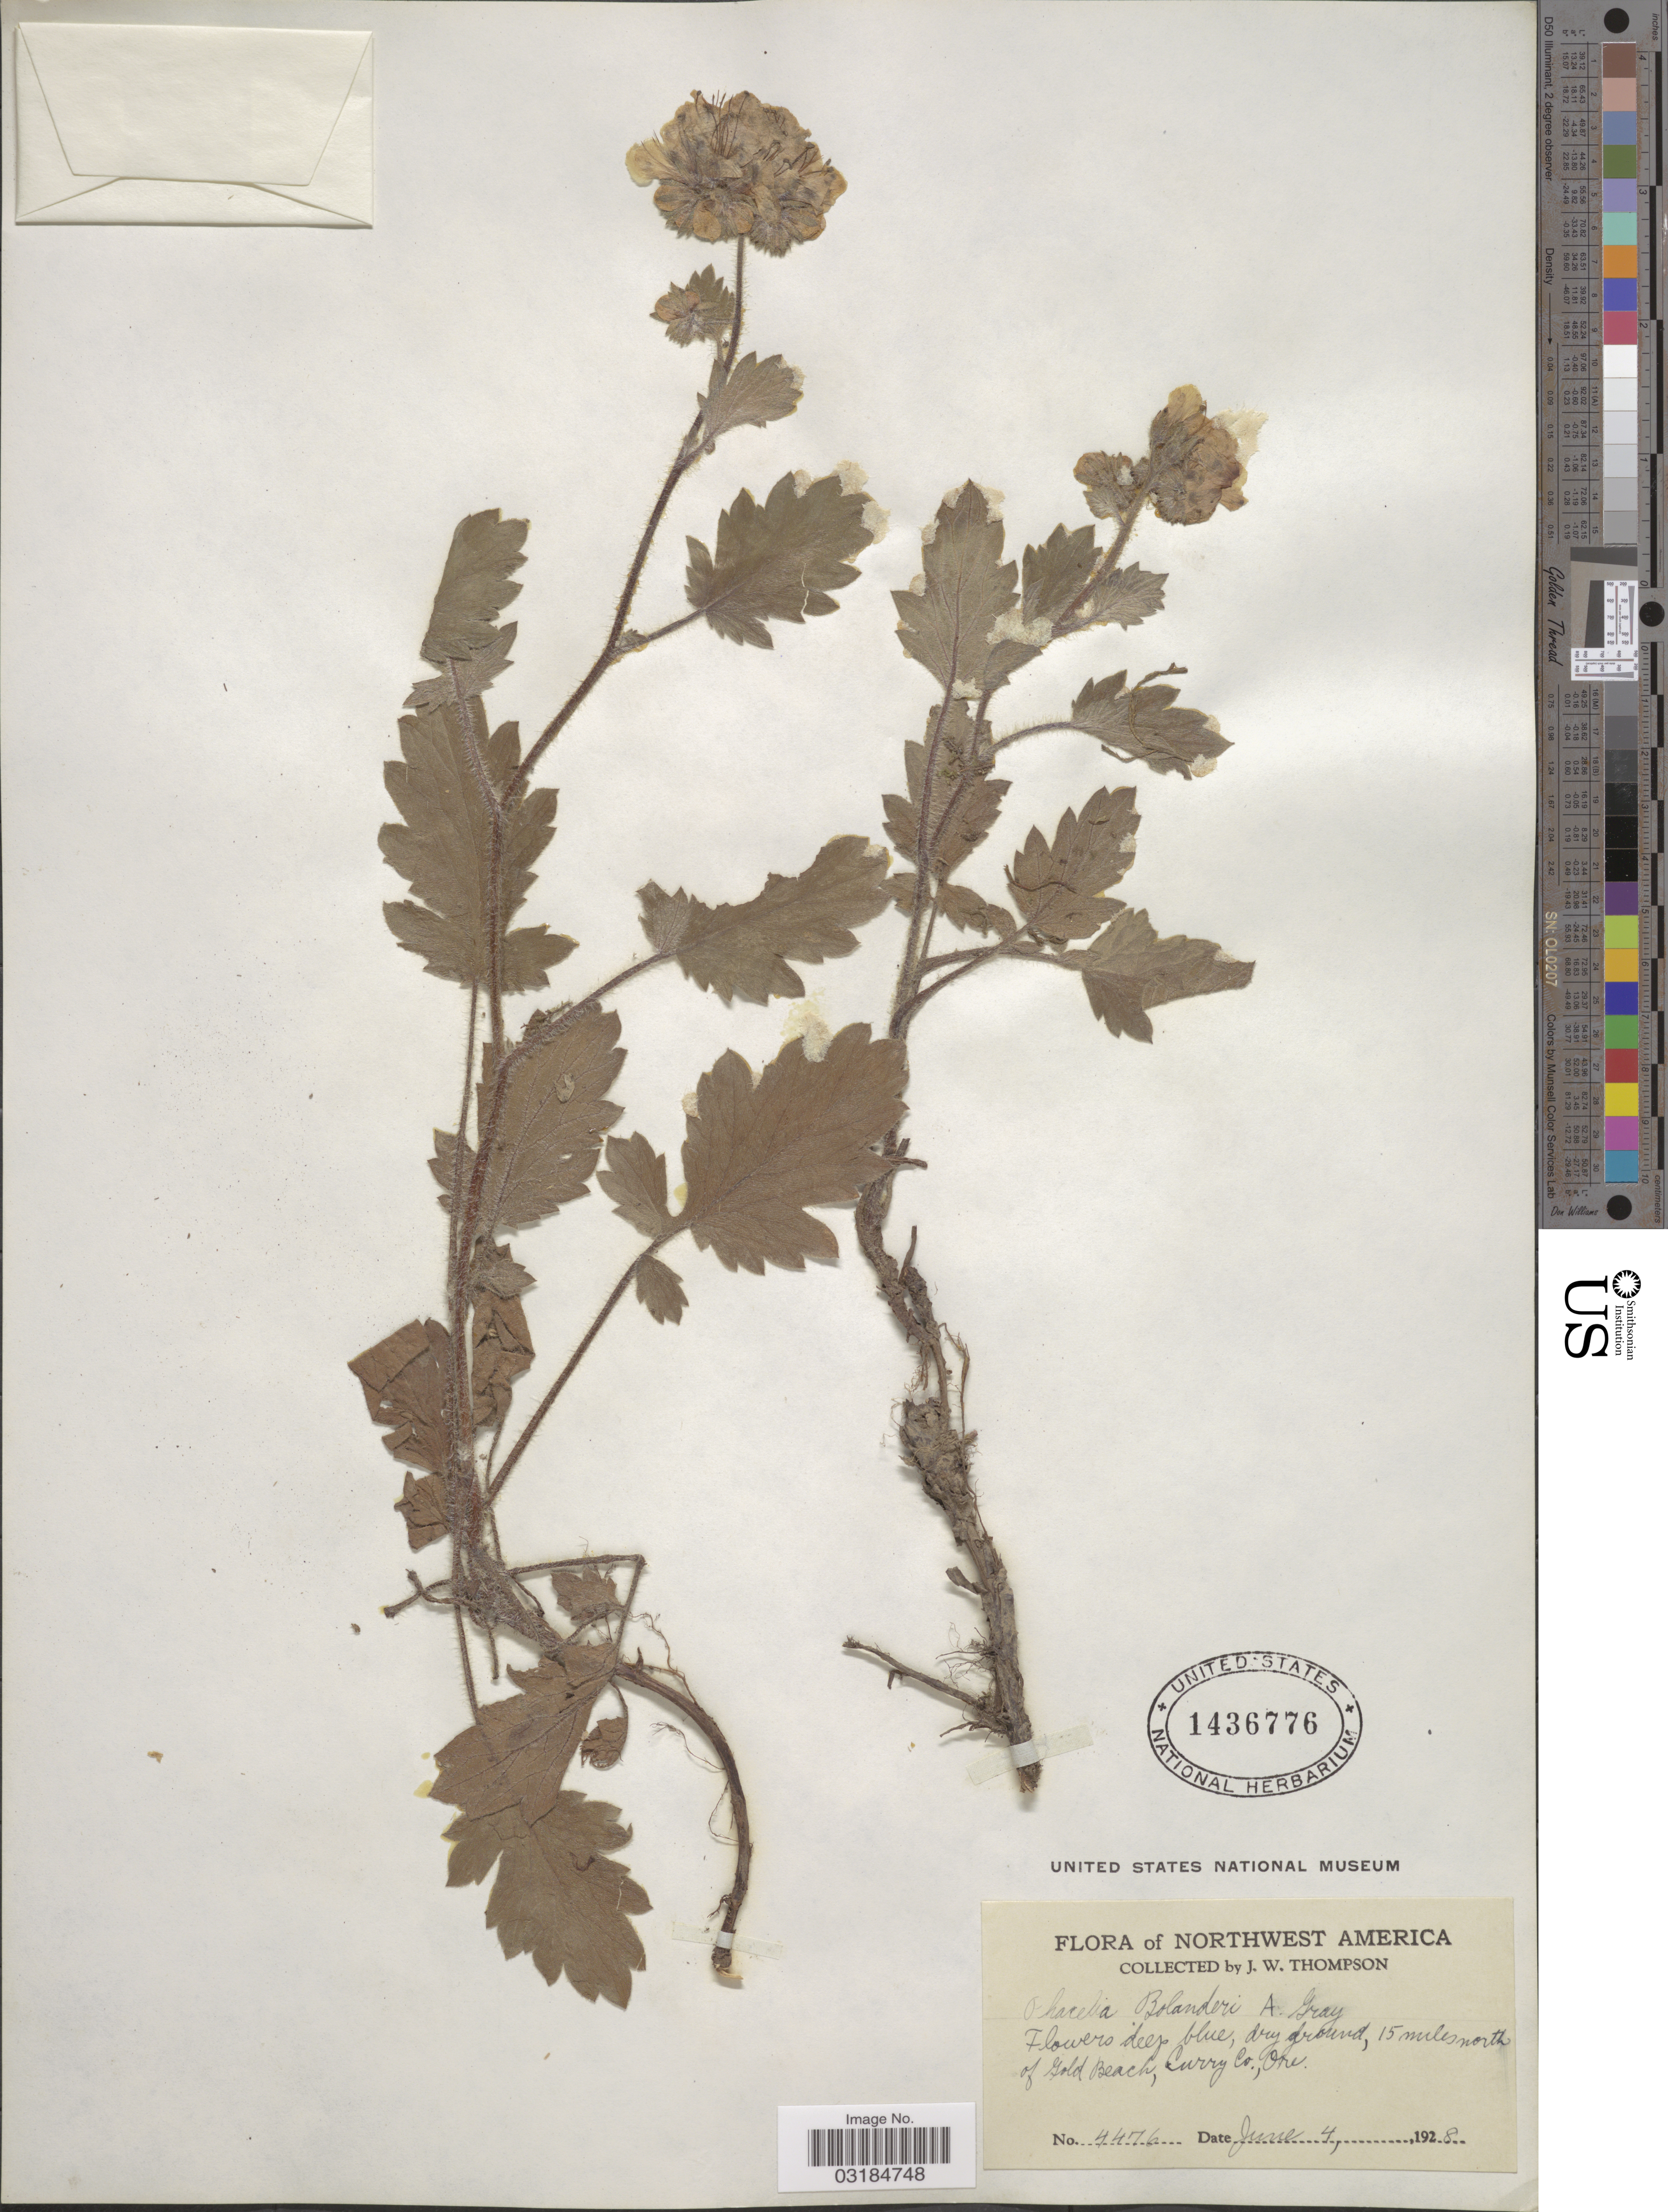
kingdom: Plantae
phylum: Tracheophyta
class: Magnoliopsida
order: Boraginales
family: Hydrophyllaceae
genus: Phacelia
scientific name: Phacelia bolanderi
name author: A. Gray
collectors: J. Thompson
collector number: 4476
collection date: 1928-06-04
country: United States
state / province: Oregon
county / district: Curry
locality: Northwest America, 15 miles north of Gold, Curry Co., Ore.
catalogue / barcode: US 1436776